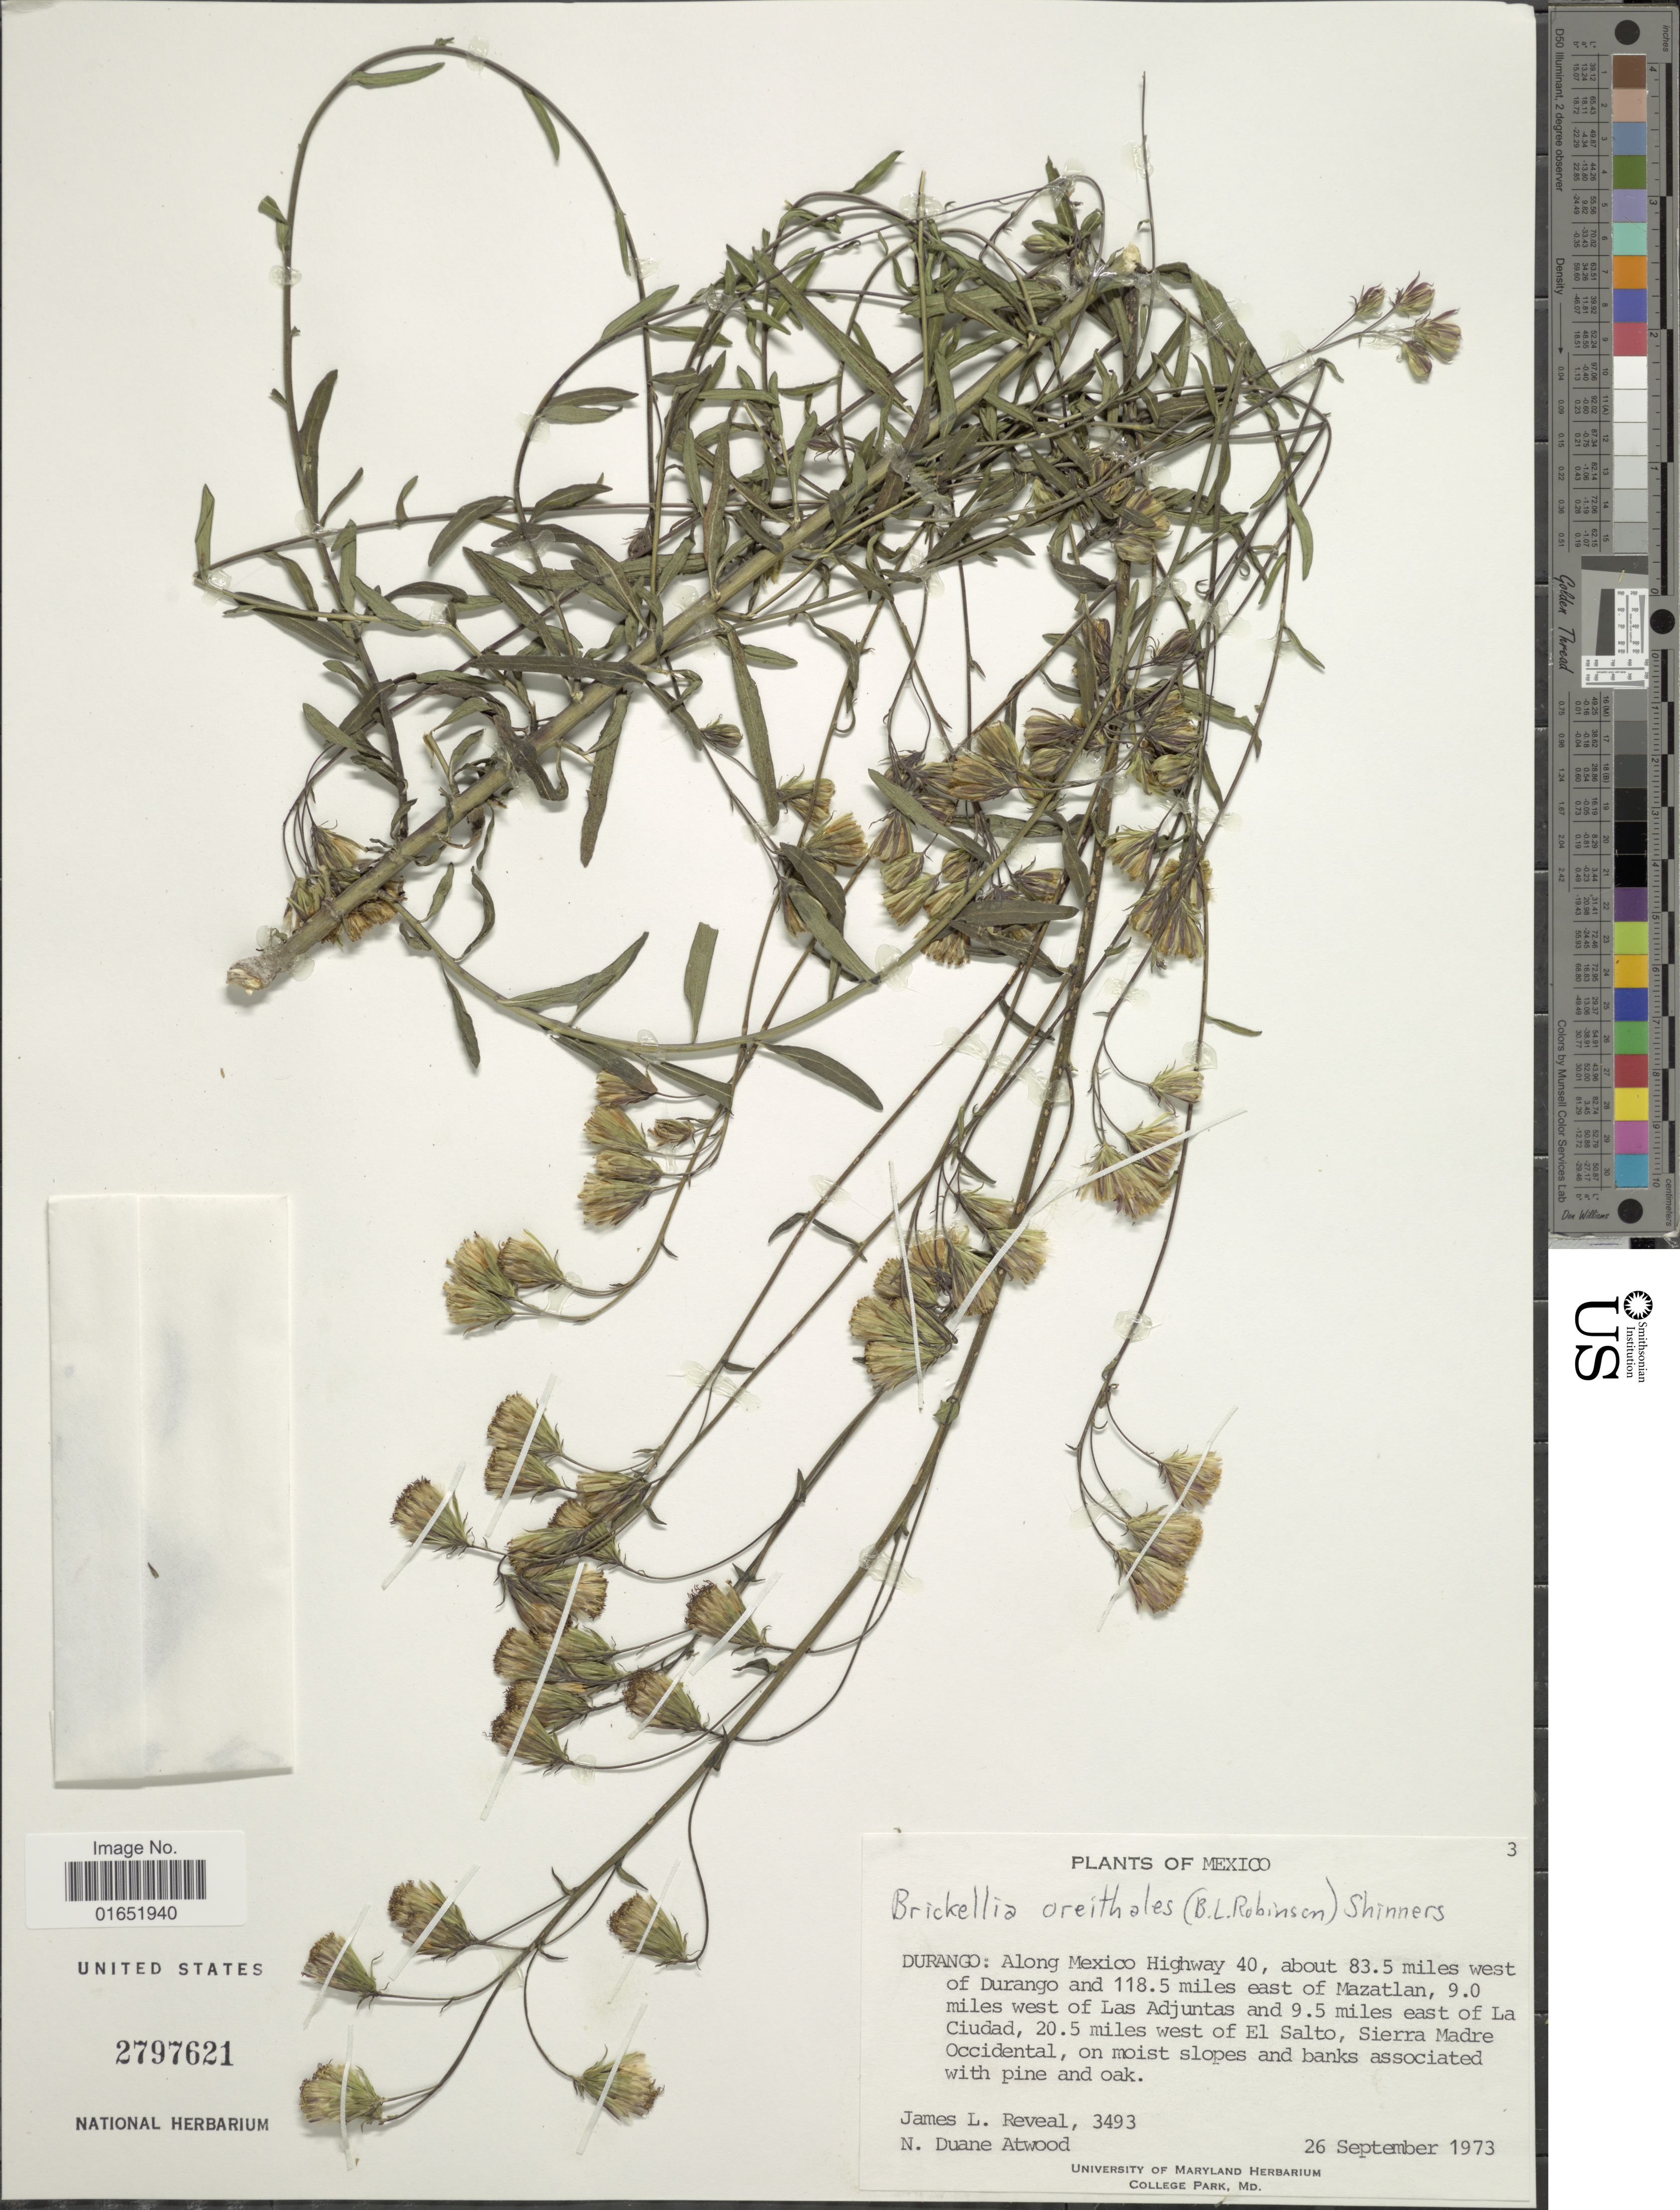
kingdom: Plantae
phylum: Tracheophyta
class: Magnoliopsida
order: Asterales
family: Asteraceae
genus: Brickellia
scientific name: Brickellia oreithales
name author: (B.L. Rob.) Shinners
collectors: J. L. Reveal & N. Atwood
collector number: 3493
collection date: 1973-09-26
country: Mexico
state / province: Durango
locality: Along Mexico Highway 40, about 83.5 miles west of Durango and 118.5 miles east of Mazatlan, 9.0 miles west of Las Adjuntas and 9.5 miles east of La Ciudad, 20.5 miles west of El Salto, Sierra Madre Occidental, on moist slopes and banks associated with pine and oak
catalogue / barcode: US 2797621